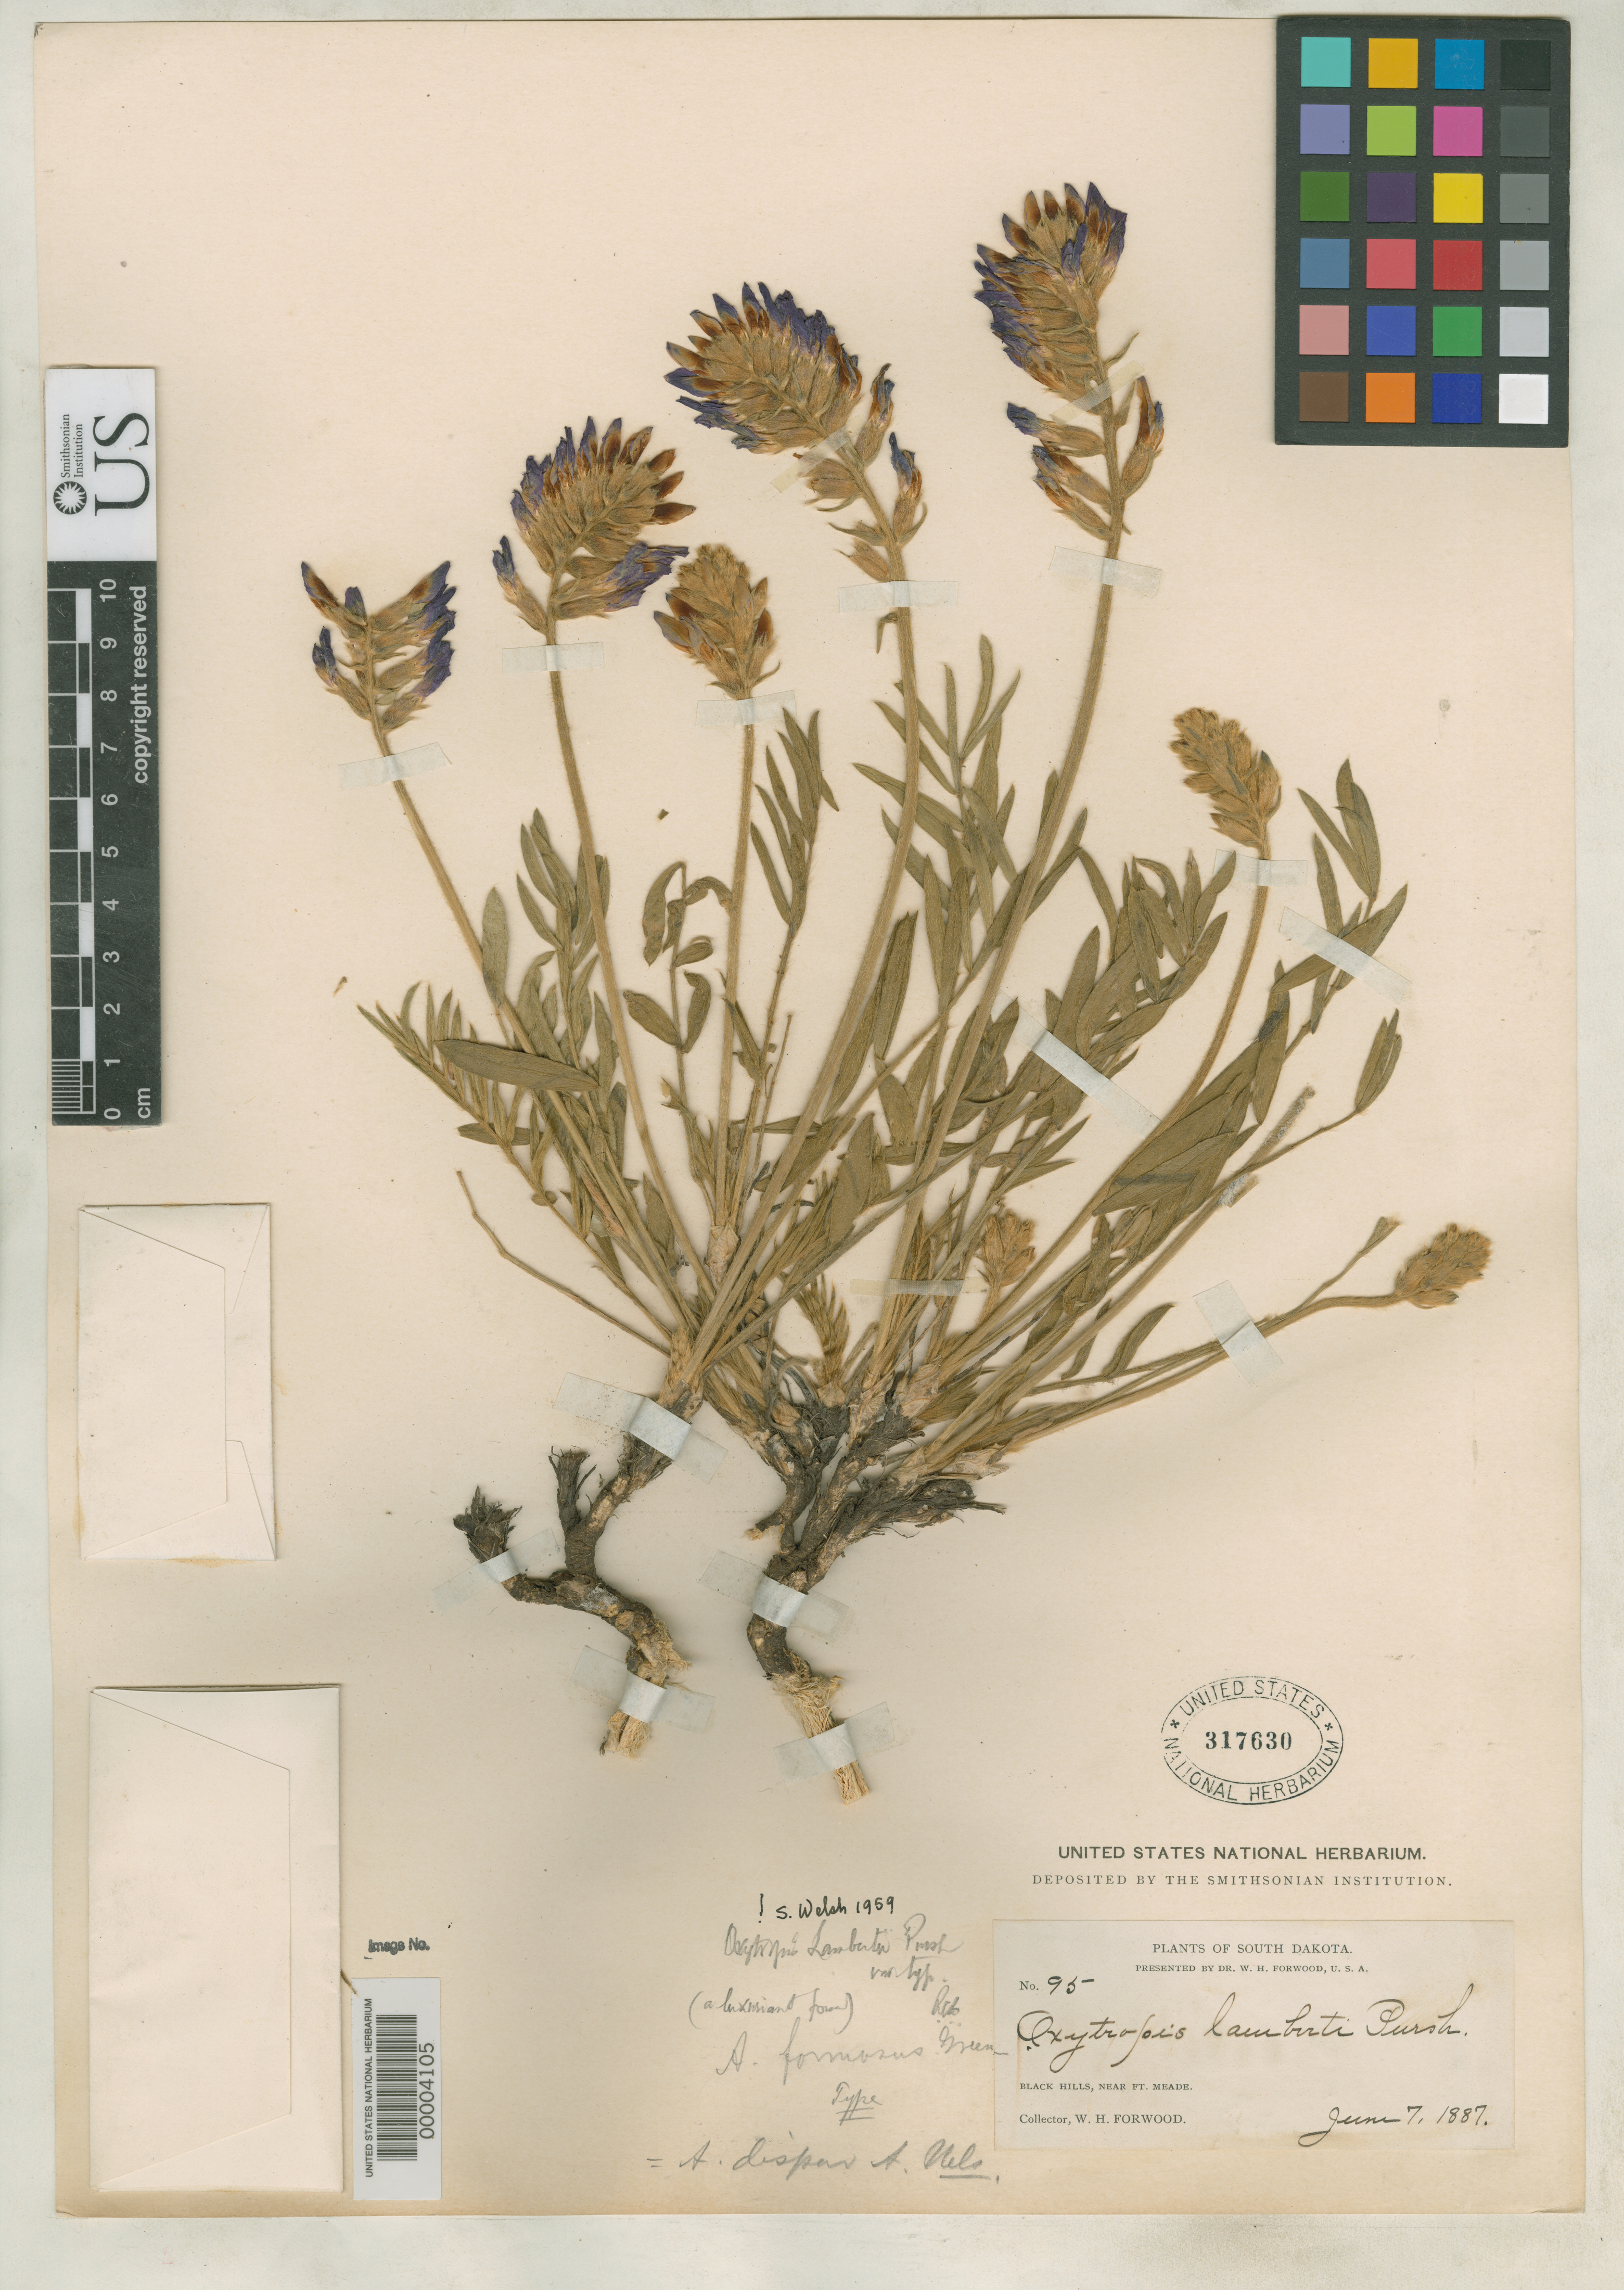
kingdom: Plantae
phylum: Tracheophyta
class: Magnoliopsida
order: Fabales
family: Fabaceae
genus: Aragallus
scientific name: Aragallus formosus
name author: Greene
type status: Type Collection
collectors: W. Forwood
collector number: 95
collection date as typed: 07 Jun 1887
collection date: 1887-06-07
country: United States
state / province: South Dakota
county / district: Meade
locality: Black Hills, Fort Meade.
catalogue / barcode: US 317630